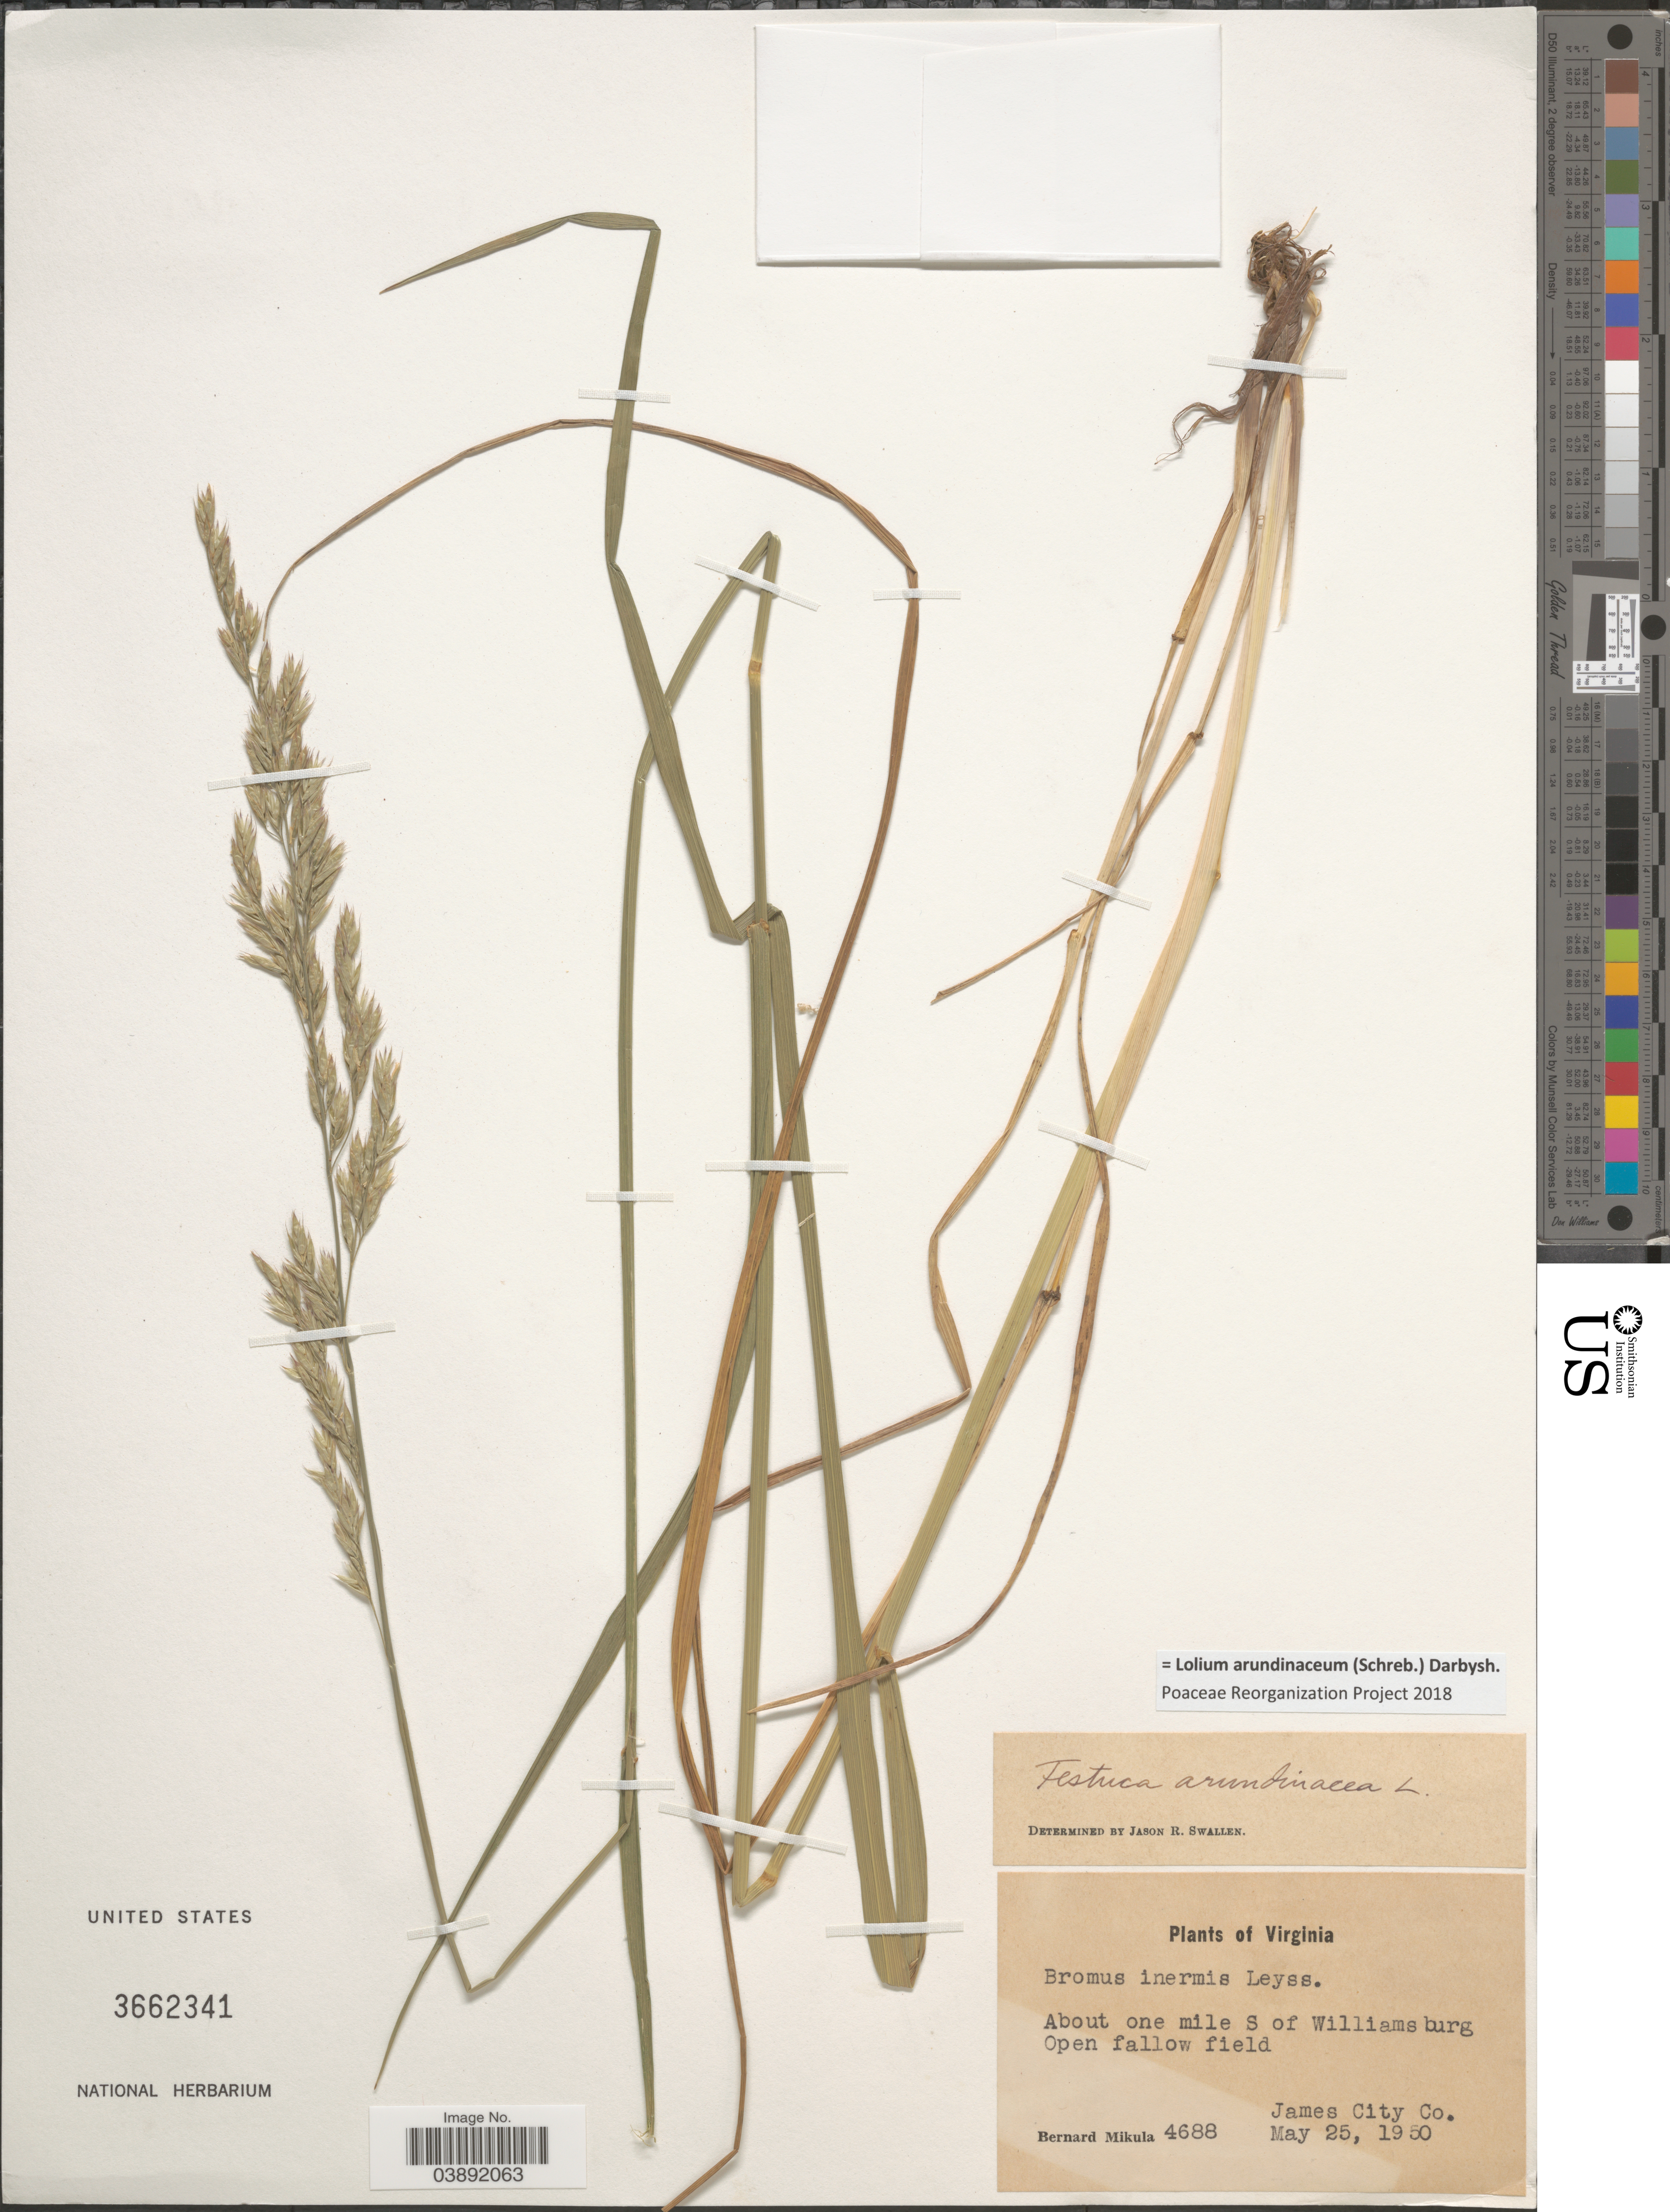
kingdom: Plantae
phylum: Tracheophyta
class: Liliopsida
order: Poales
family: Poaceae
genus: Lolium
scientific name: Lolium arundinaceum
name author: (Schreb.) Darbysh.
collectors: B. Mikula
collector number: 4688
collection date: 1950-05-25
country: United States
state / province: Virginia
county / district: James City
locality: About one mile S of Williamsburg.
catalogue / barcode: US 3662341